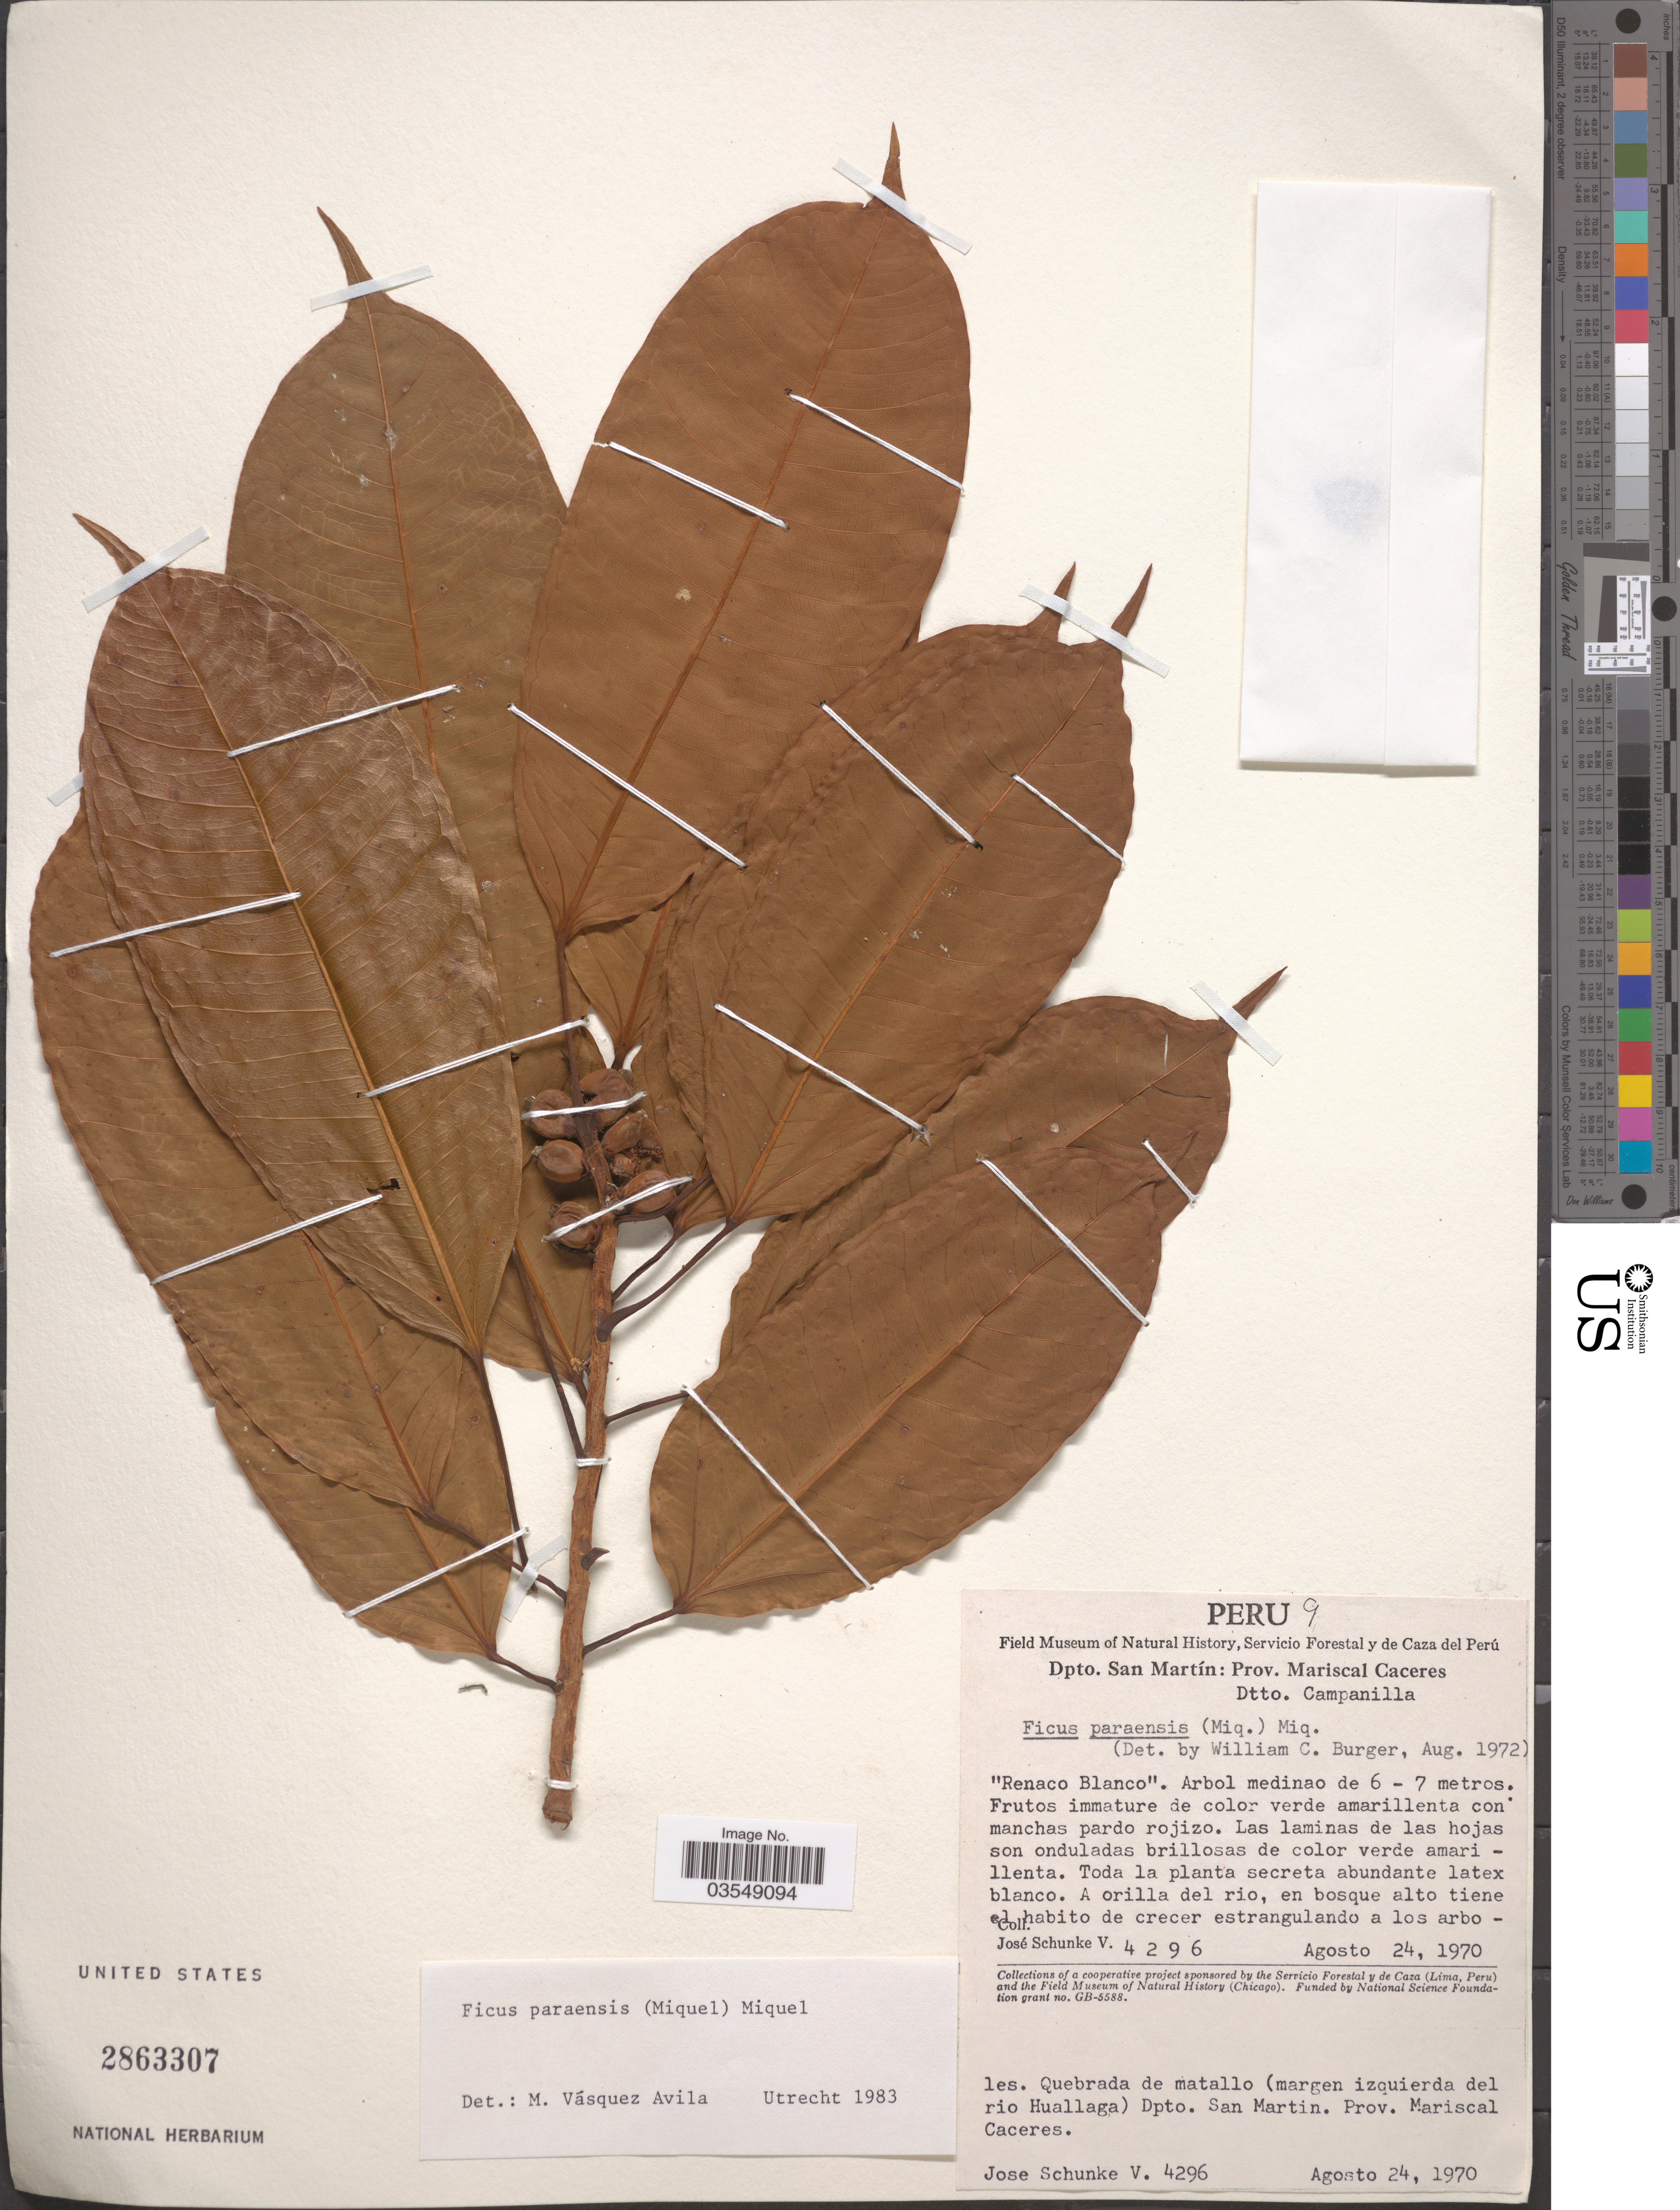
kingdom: Plantae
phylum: Tracheophyta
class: Magnoliopsida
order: Rosales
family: Moraceae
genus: Ficus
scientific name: Ficus paraensis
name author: (Miq.) Miq.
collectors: J. Schunke Vigo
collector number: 4296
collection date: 1970-08-24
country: Peru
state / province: San Martín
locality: Dpto. San Martín: Prov. Mariscal Caceres, Dtto. Campanilla. Quebrada de matallo (margen izquierda del rio Huallaga) Dpto. San Martin. Prov. Mariscal Caceres.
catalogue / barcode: US 2863307